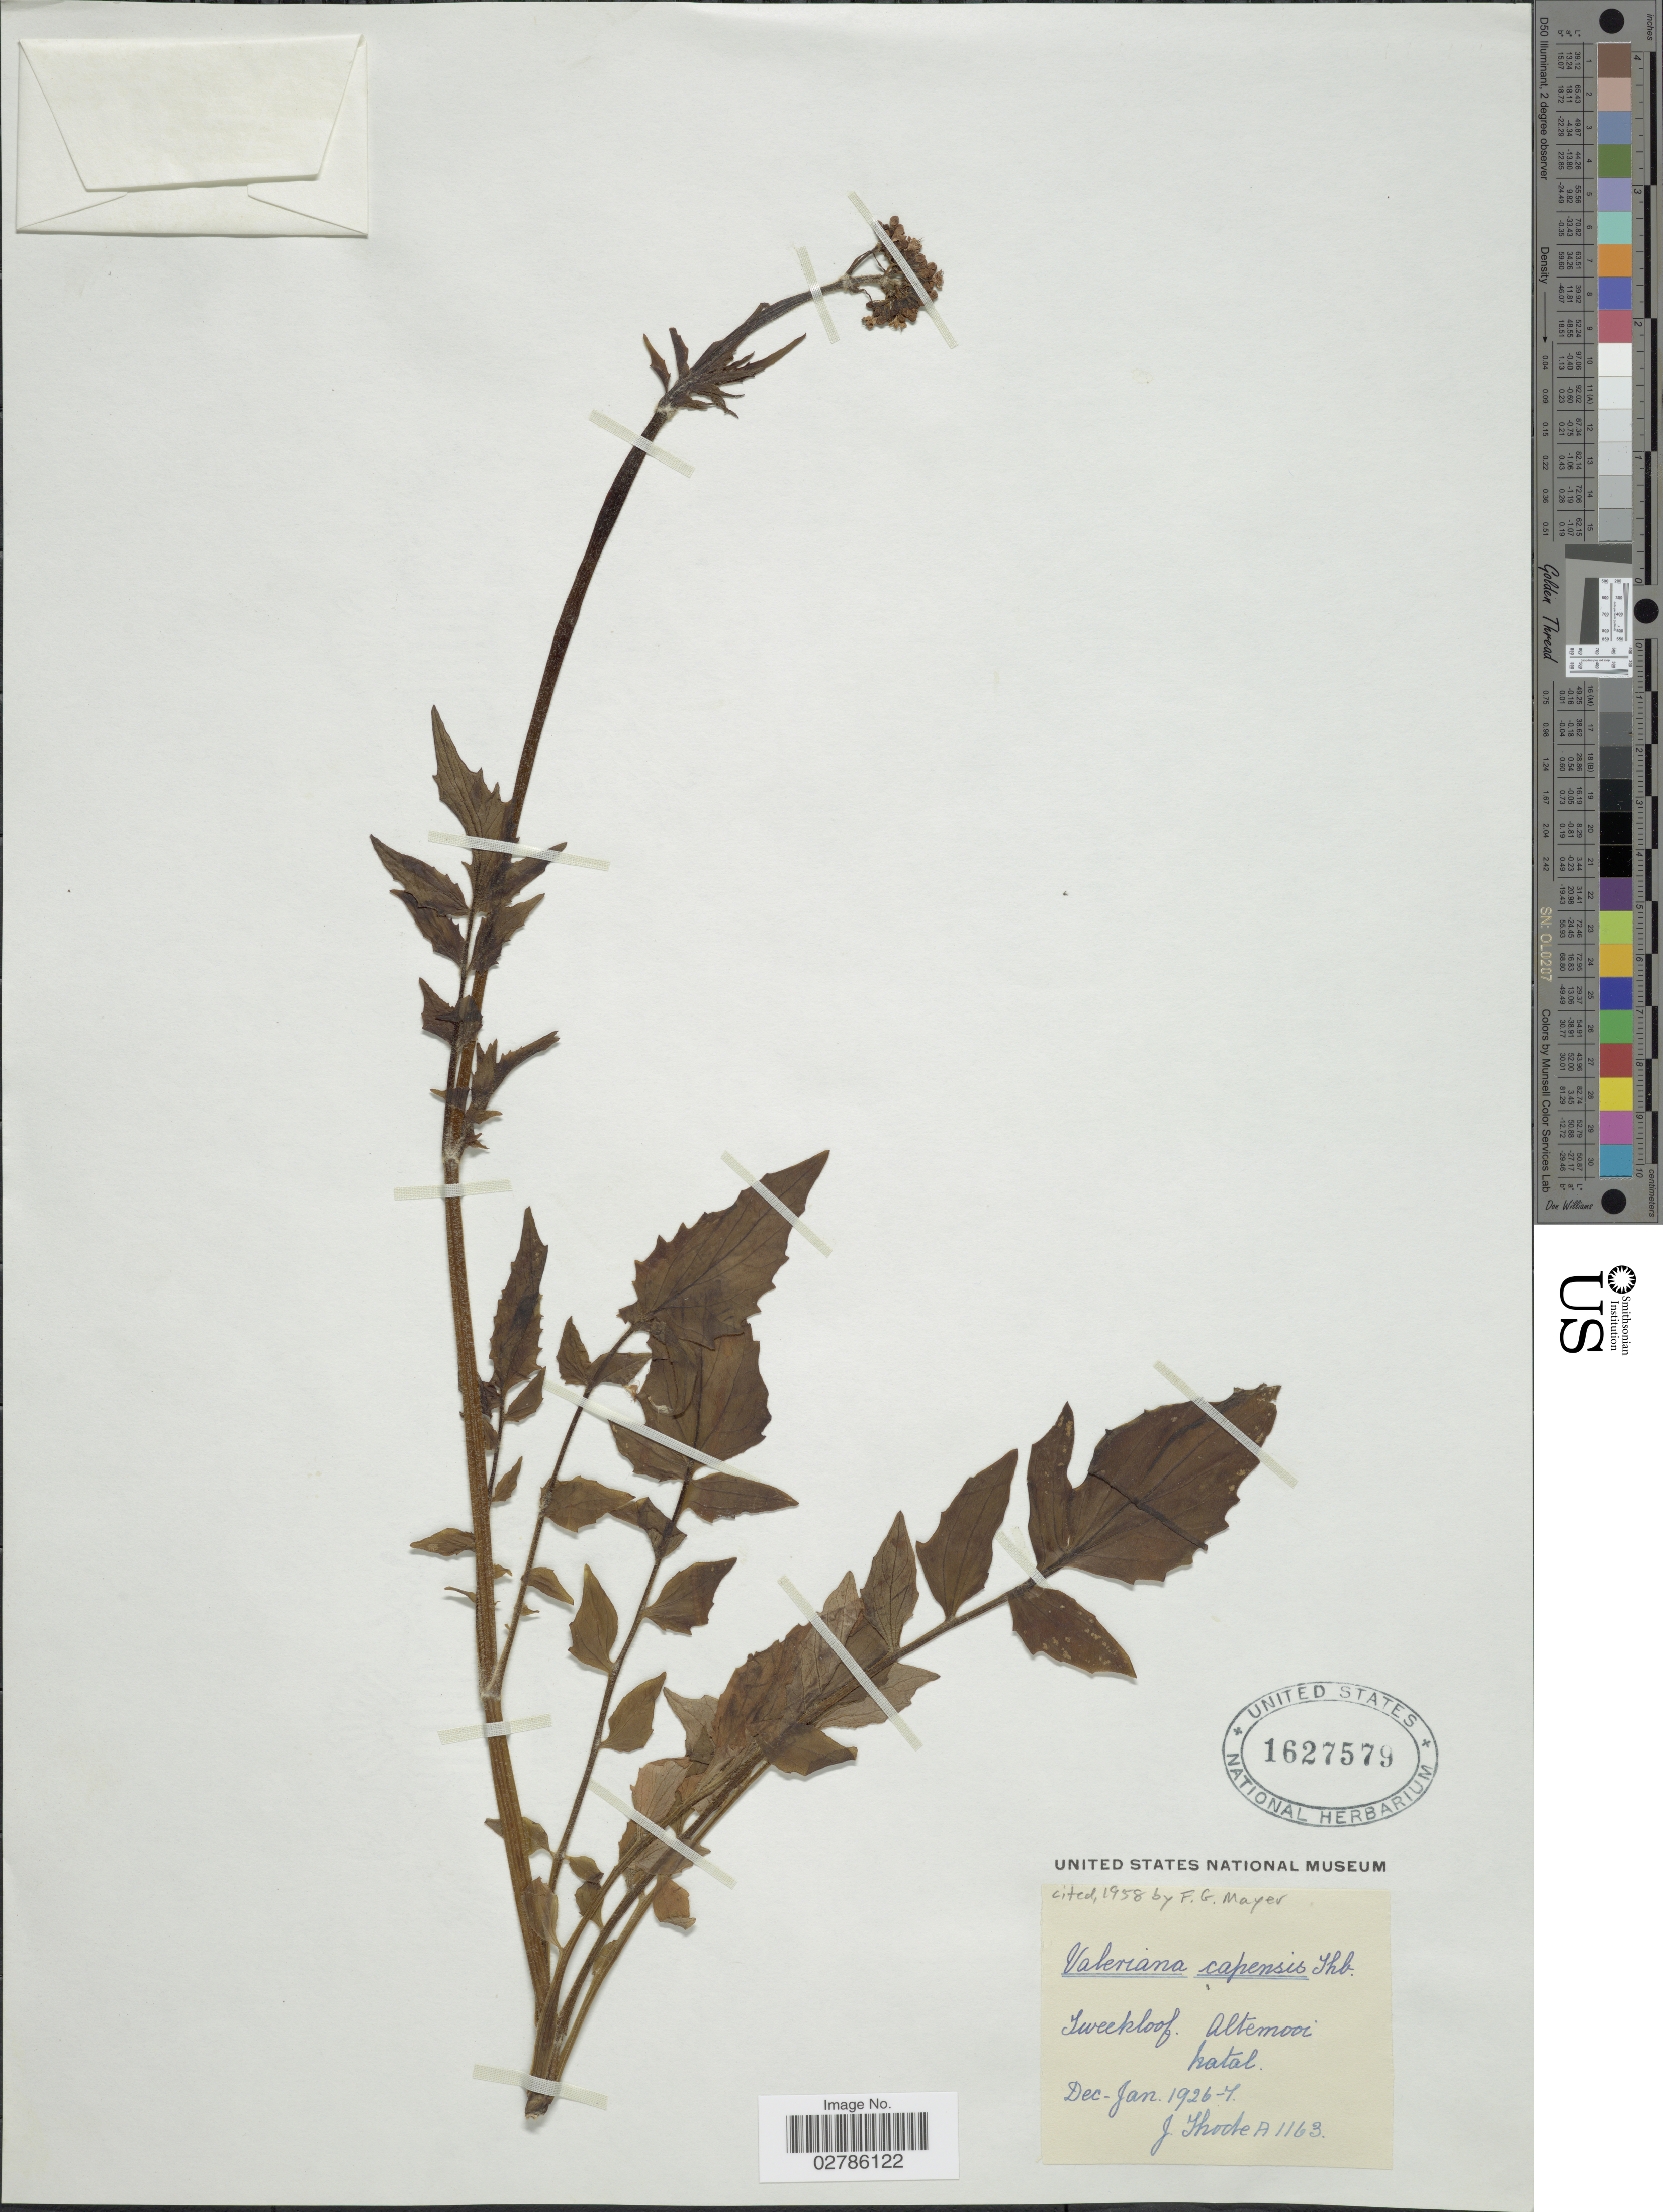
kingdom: Plantae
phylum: Tracheophyta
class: Magnoliopsida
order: Dipsacales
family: Caprifoliaceae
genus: Valeriana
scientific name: Valeriana capensis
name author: Thunb.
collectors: J. Thode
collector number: A1163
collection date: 1926-12/1927-01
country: South Africa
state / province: KwaZulu-Natal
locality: Tweekloof. Altemooi. Natal.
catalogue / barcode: US 1627579